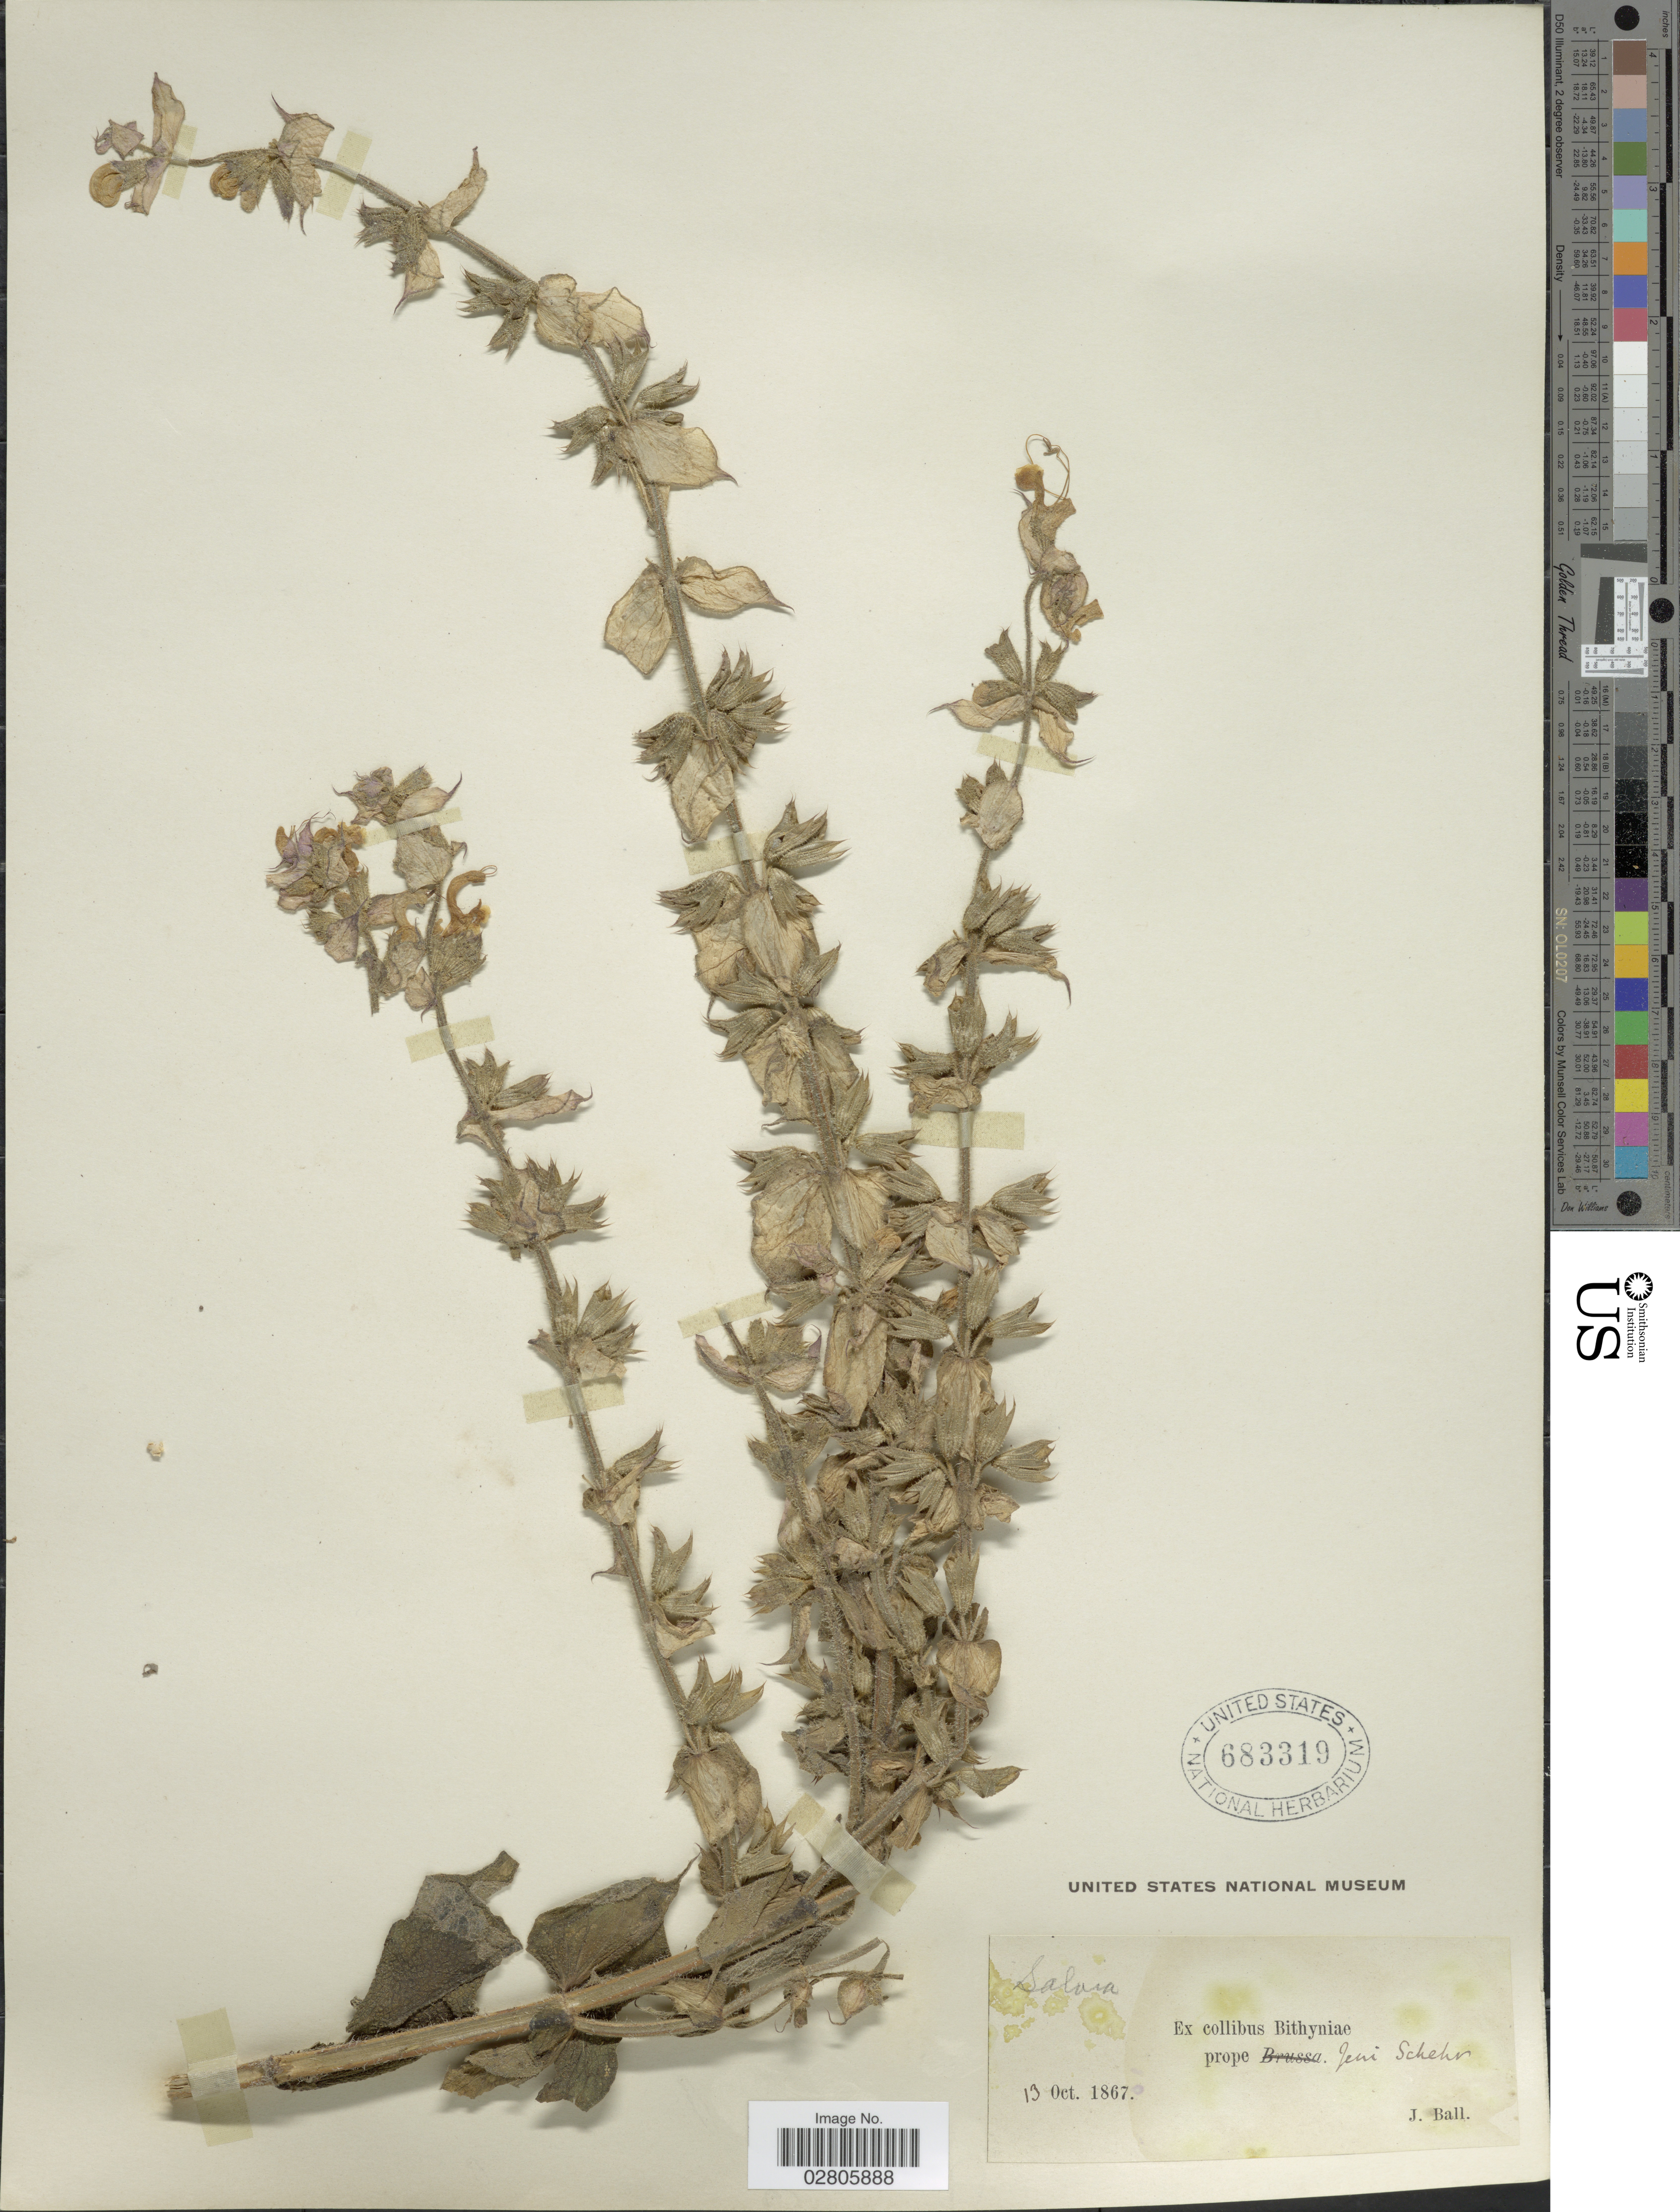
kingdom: Plantae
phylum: Tracheophyta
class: Magnoliopsida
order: Lamiales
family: Lamiaceae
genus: Salvia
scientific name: Salvia sp.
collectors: J. Ball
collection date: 1867-10-13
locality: Collibus Bithyniae prope Jeni Schehr.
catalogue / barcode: US 683319